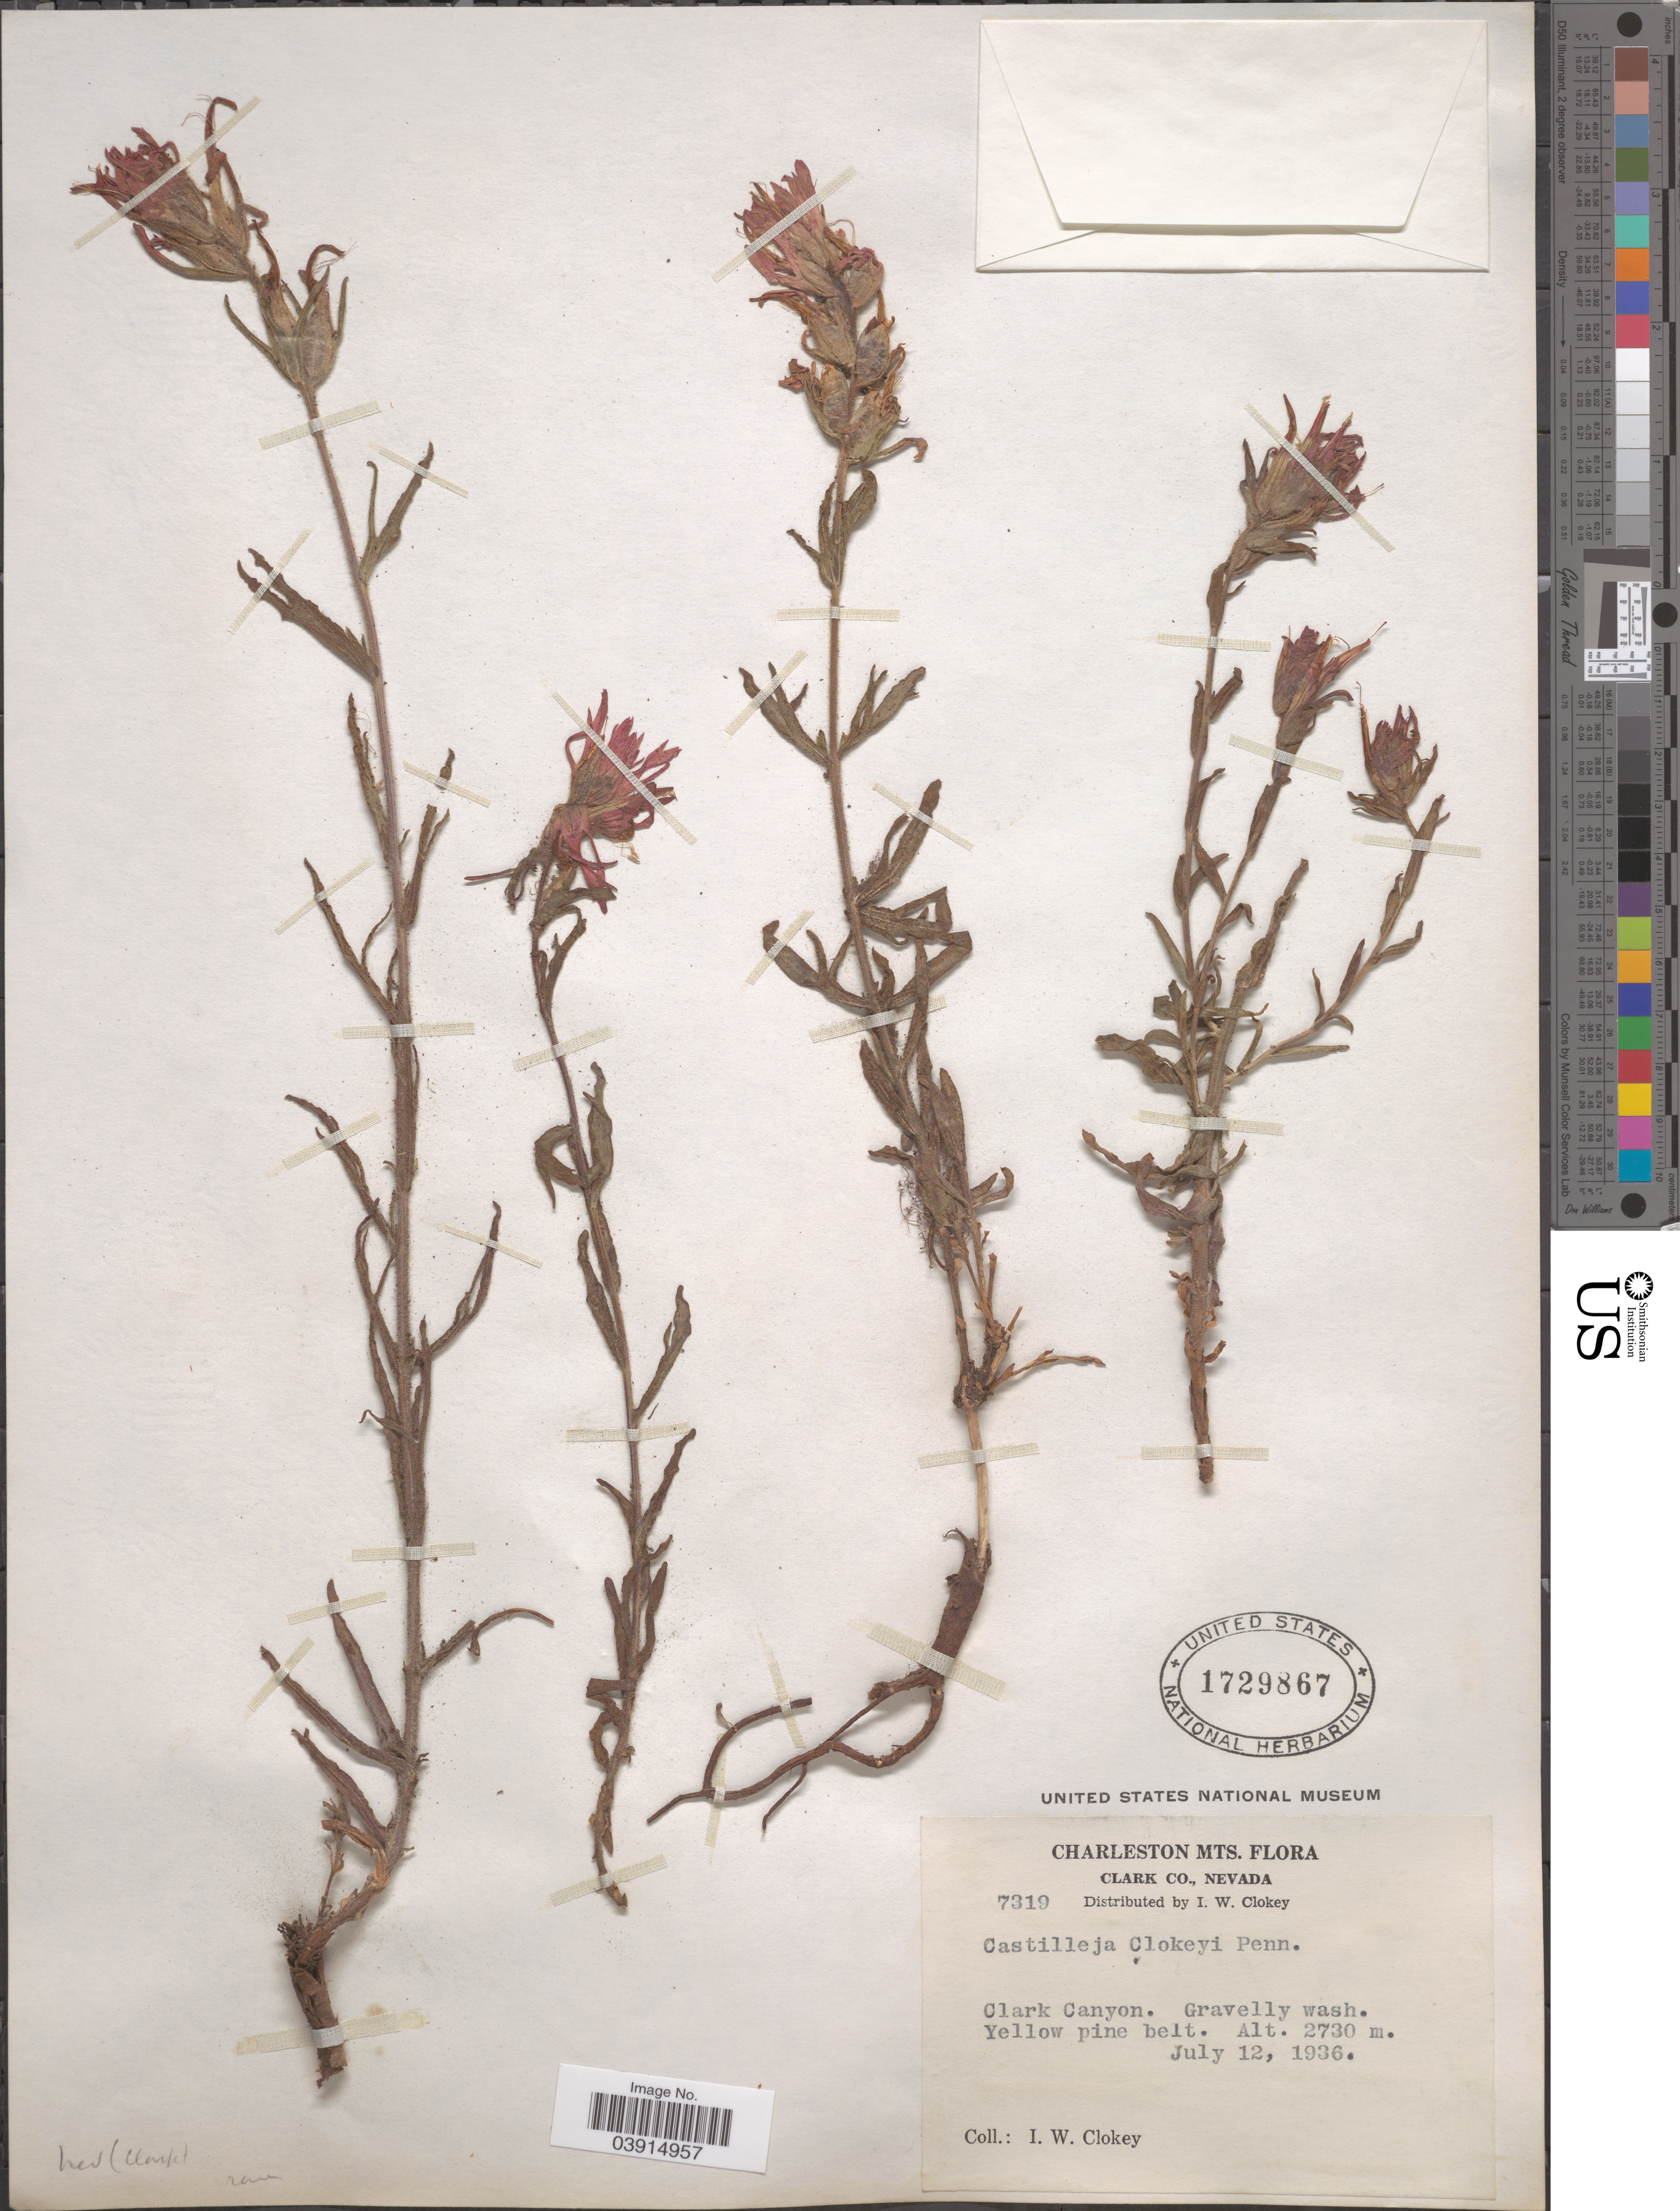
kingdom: Plantae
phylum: Tracheophyta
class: Magnoliopsida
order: Lamiales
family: Orobanchaceae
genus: Castilleja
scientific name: Castilleja sp.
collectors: I. W. Clokey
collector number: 7319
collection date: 1936-07-12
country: United States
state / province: Nevada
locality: Charleston Mts. Clark Co. Clark Canyon. Gravelly wash. Yellow pine belt.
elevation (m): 2730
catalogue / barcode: US 1729867